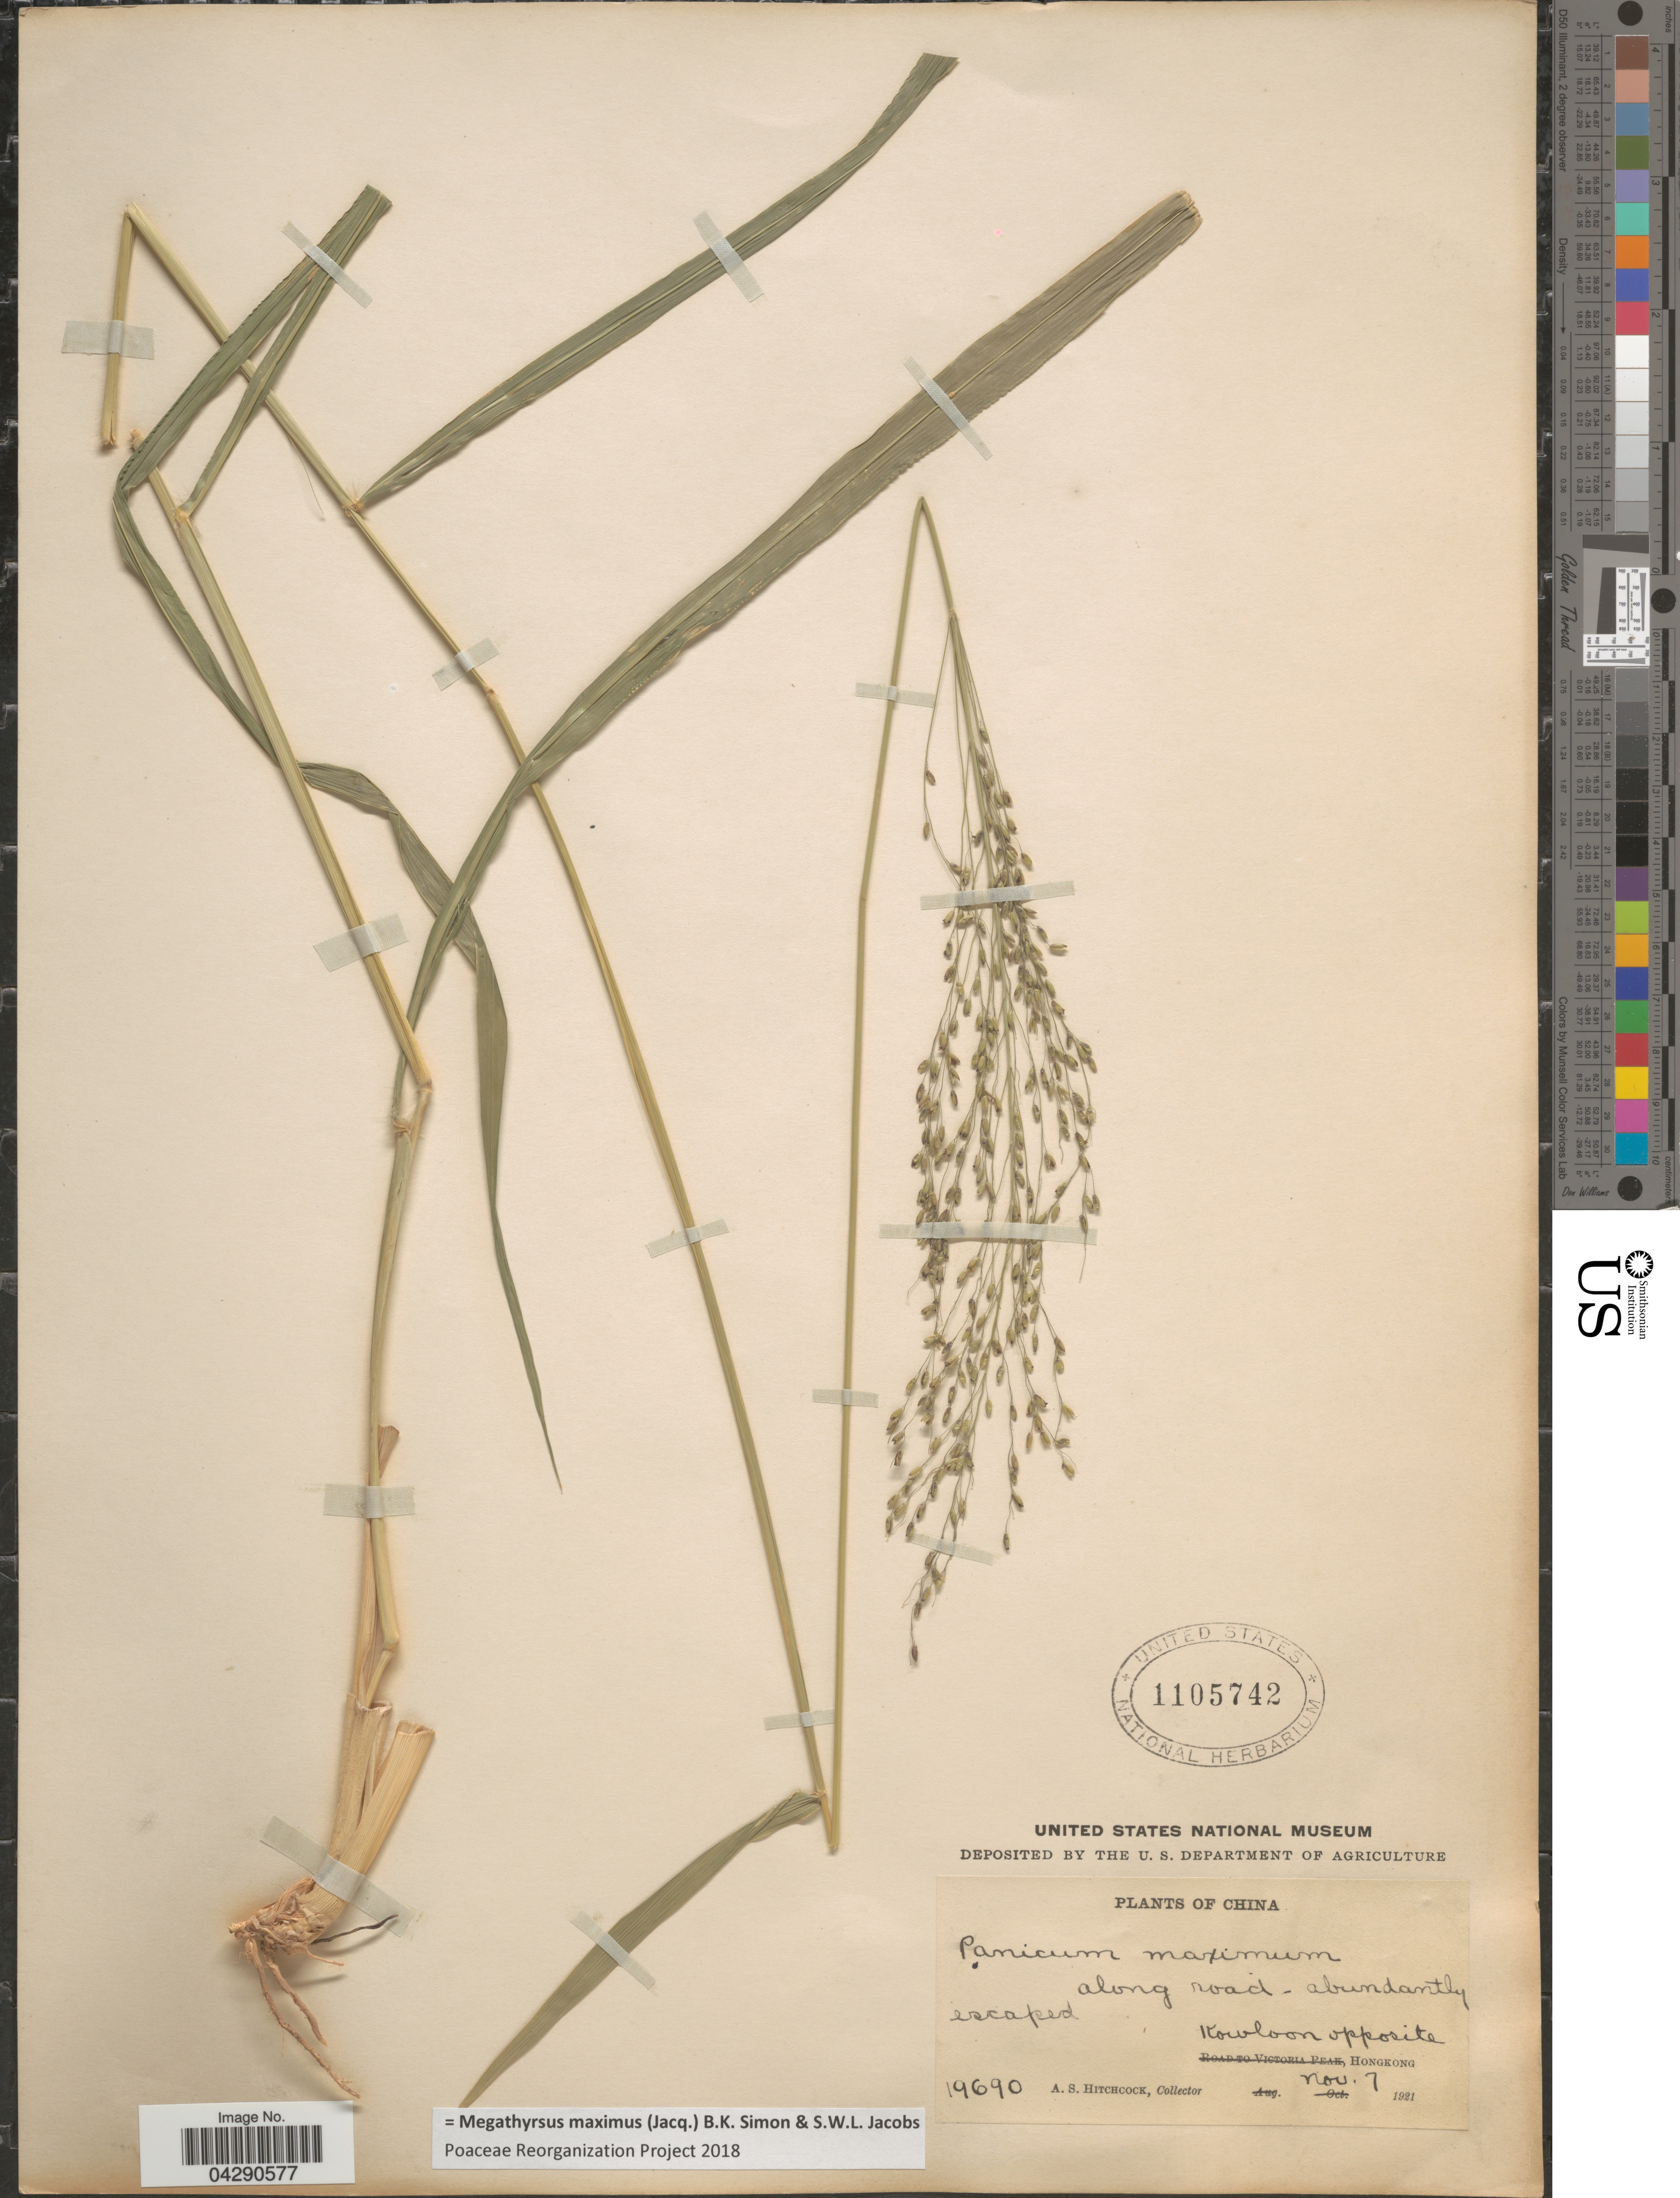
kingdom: Plantae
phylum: Tracheophyta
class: Liliopsida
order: Poales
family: Poaceae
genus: Megathyrsus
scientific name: Megathyrsus maximus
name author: (Jacq.) B.K. Simon & S.W.L. Jacobs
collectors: A. S. Hitchcock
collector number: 19690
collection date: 1921-11-07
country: China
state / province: Hong Kong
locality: Kowloon opposite.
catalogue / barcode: US 1105742